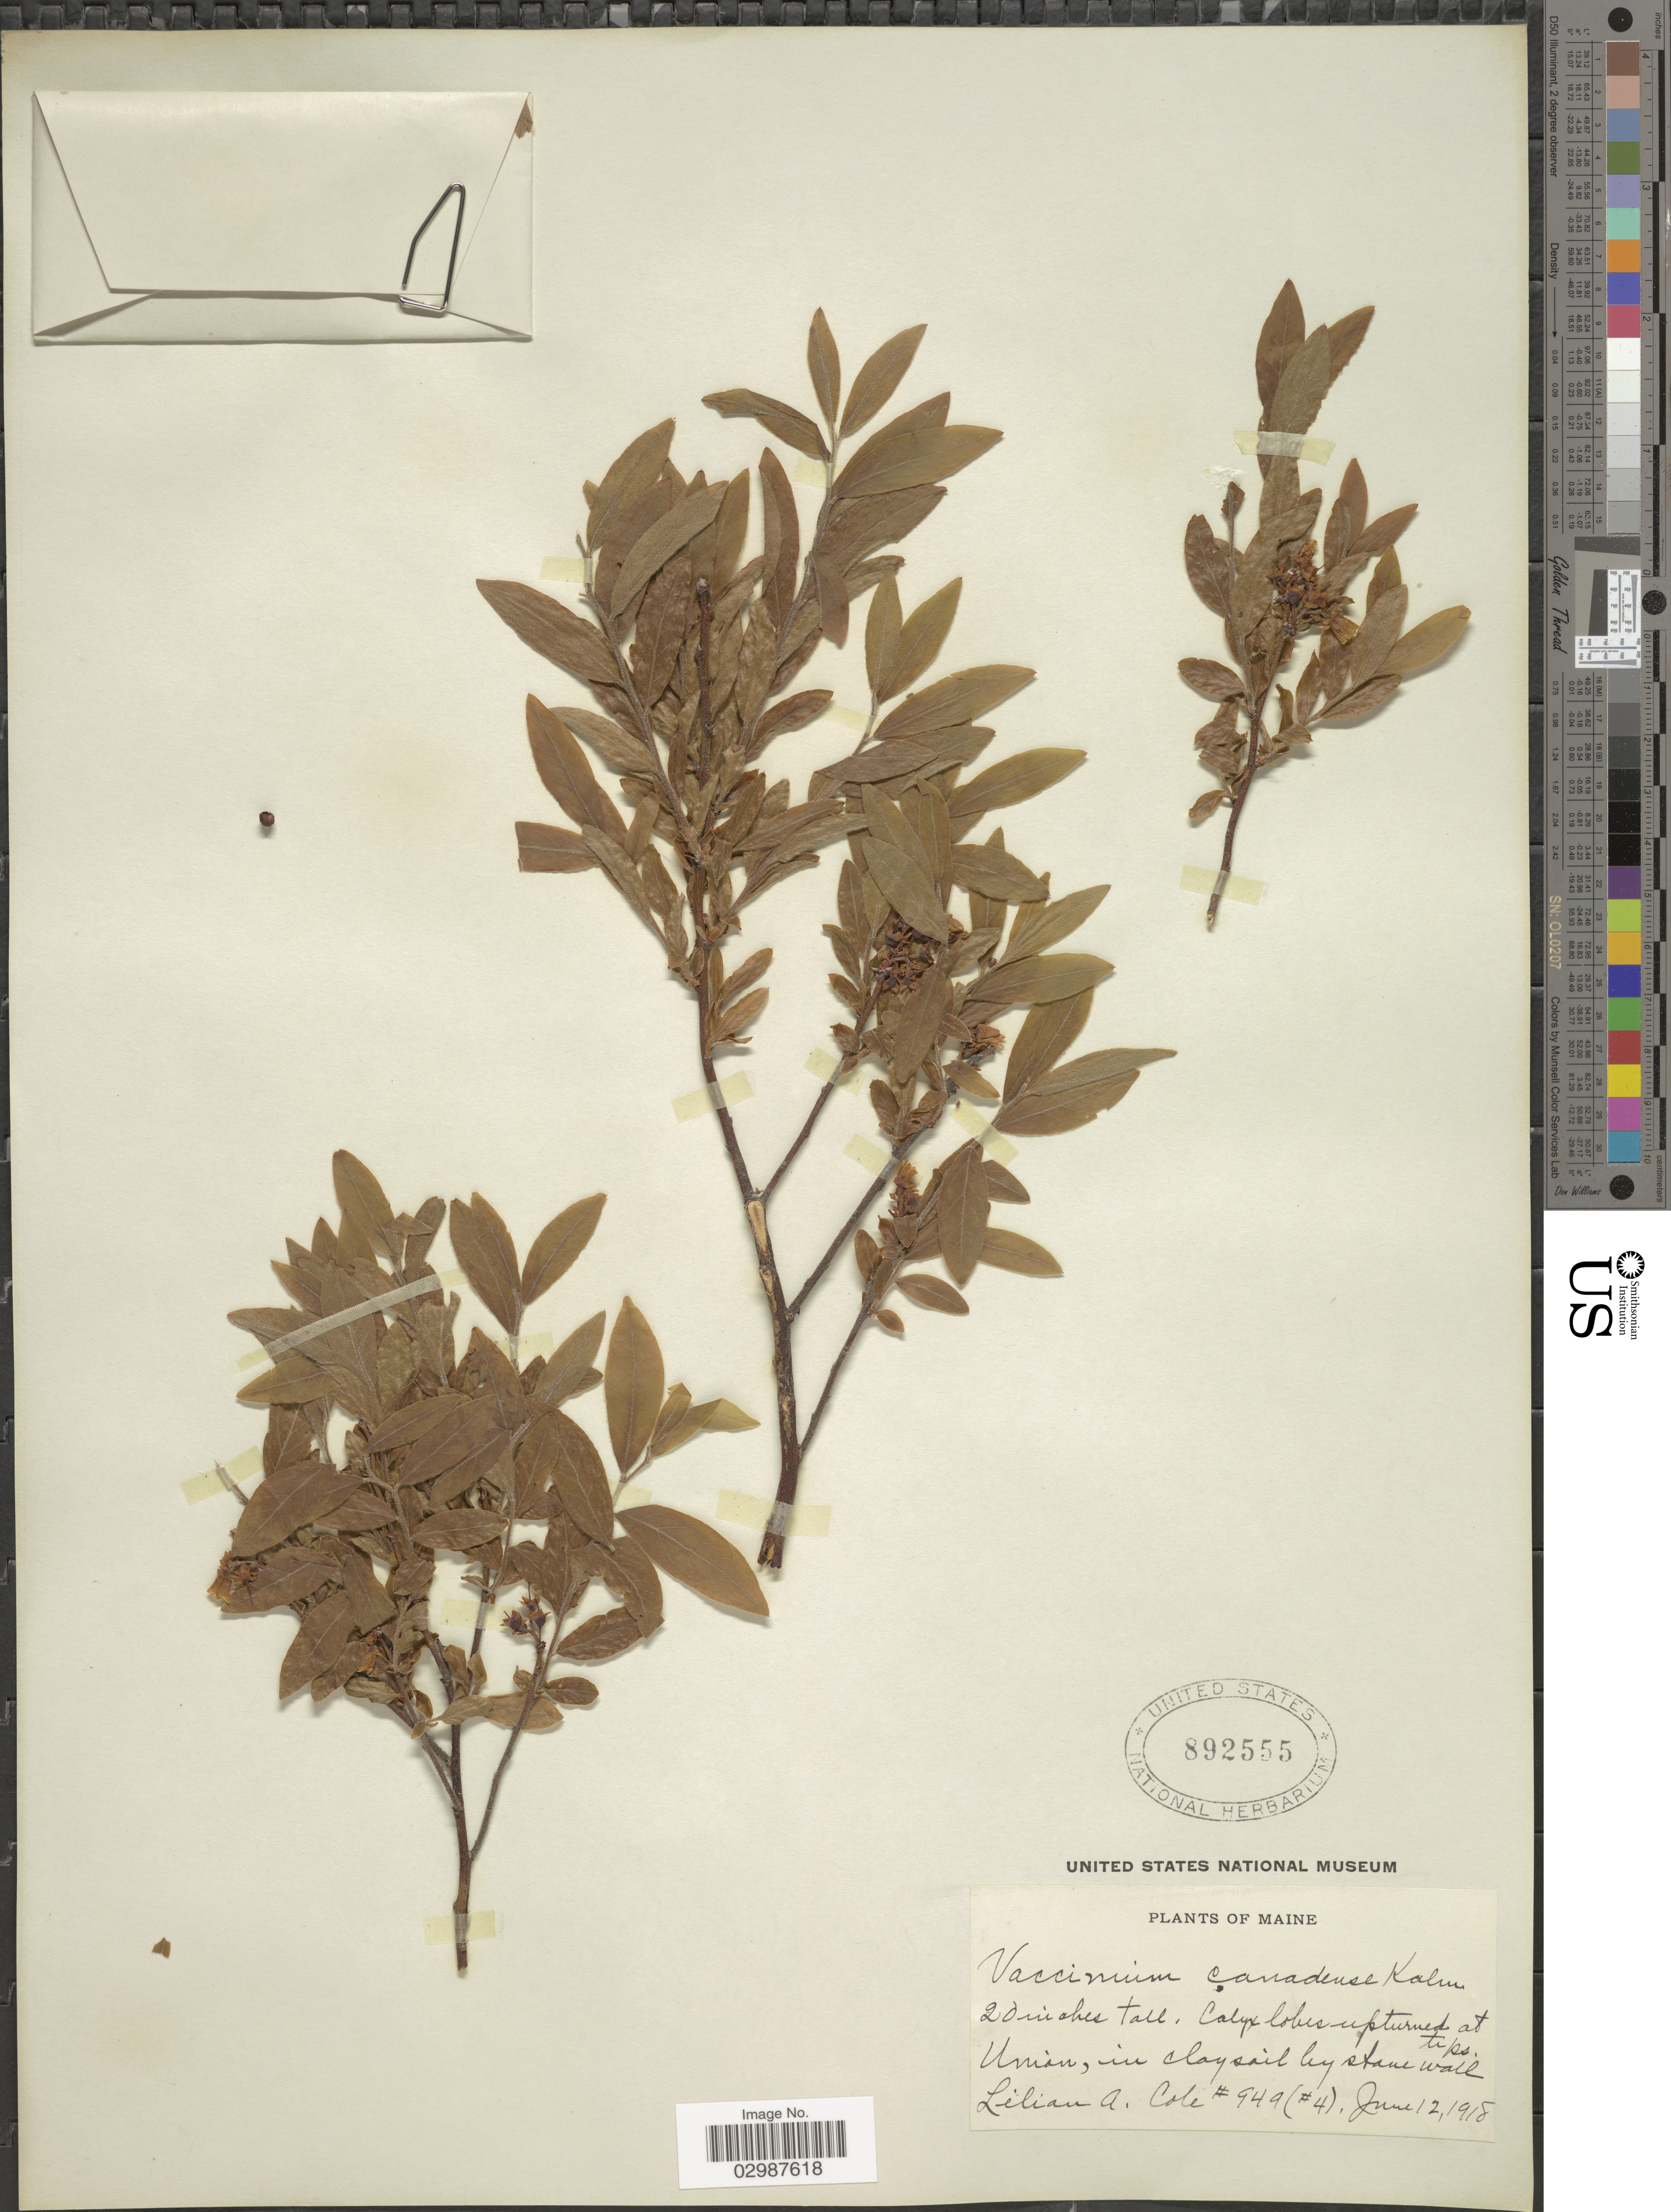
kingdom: Plantae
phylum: Tracheophyta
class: Magnoliopsida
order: Ericales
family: Ericaceae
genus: Vaccinium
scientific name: Vaccinium canadense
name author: Kalm ex Richardson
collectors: L. A. Cole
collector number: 949 (#4)?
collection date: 1918-06-12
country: United States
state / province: Maine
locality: Union.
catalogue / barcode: US 892555